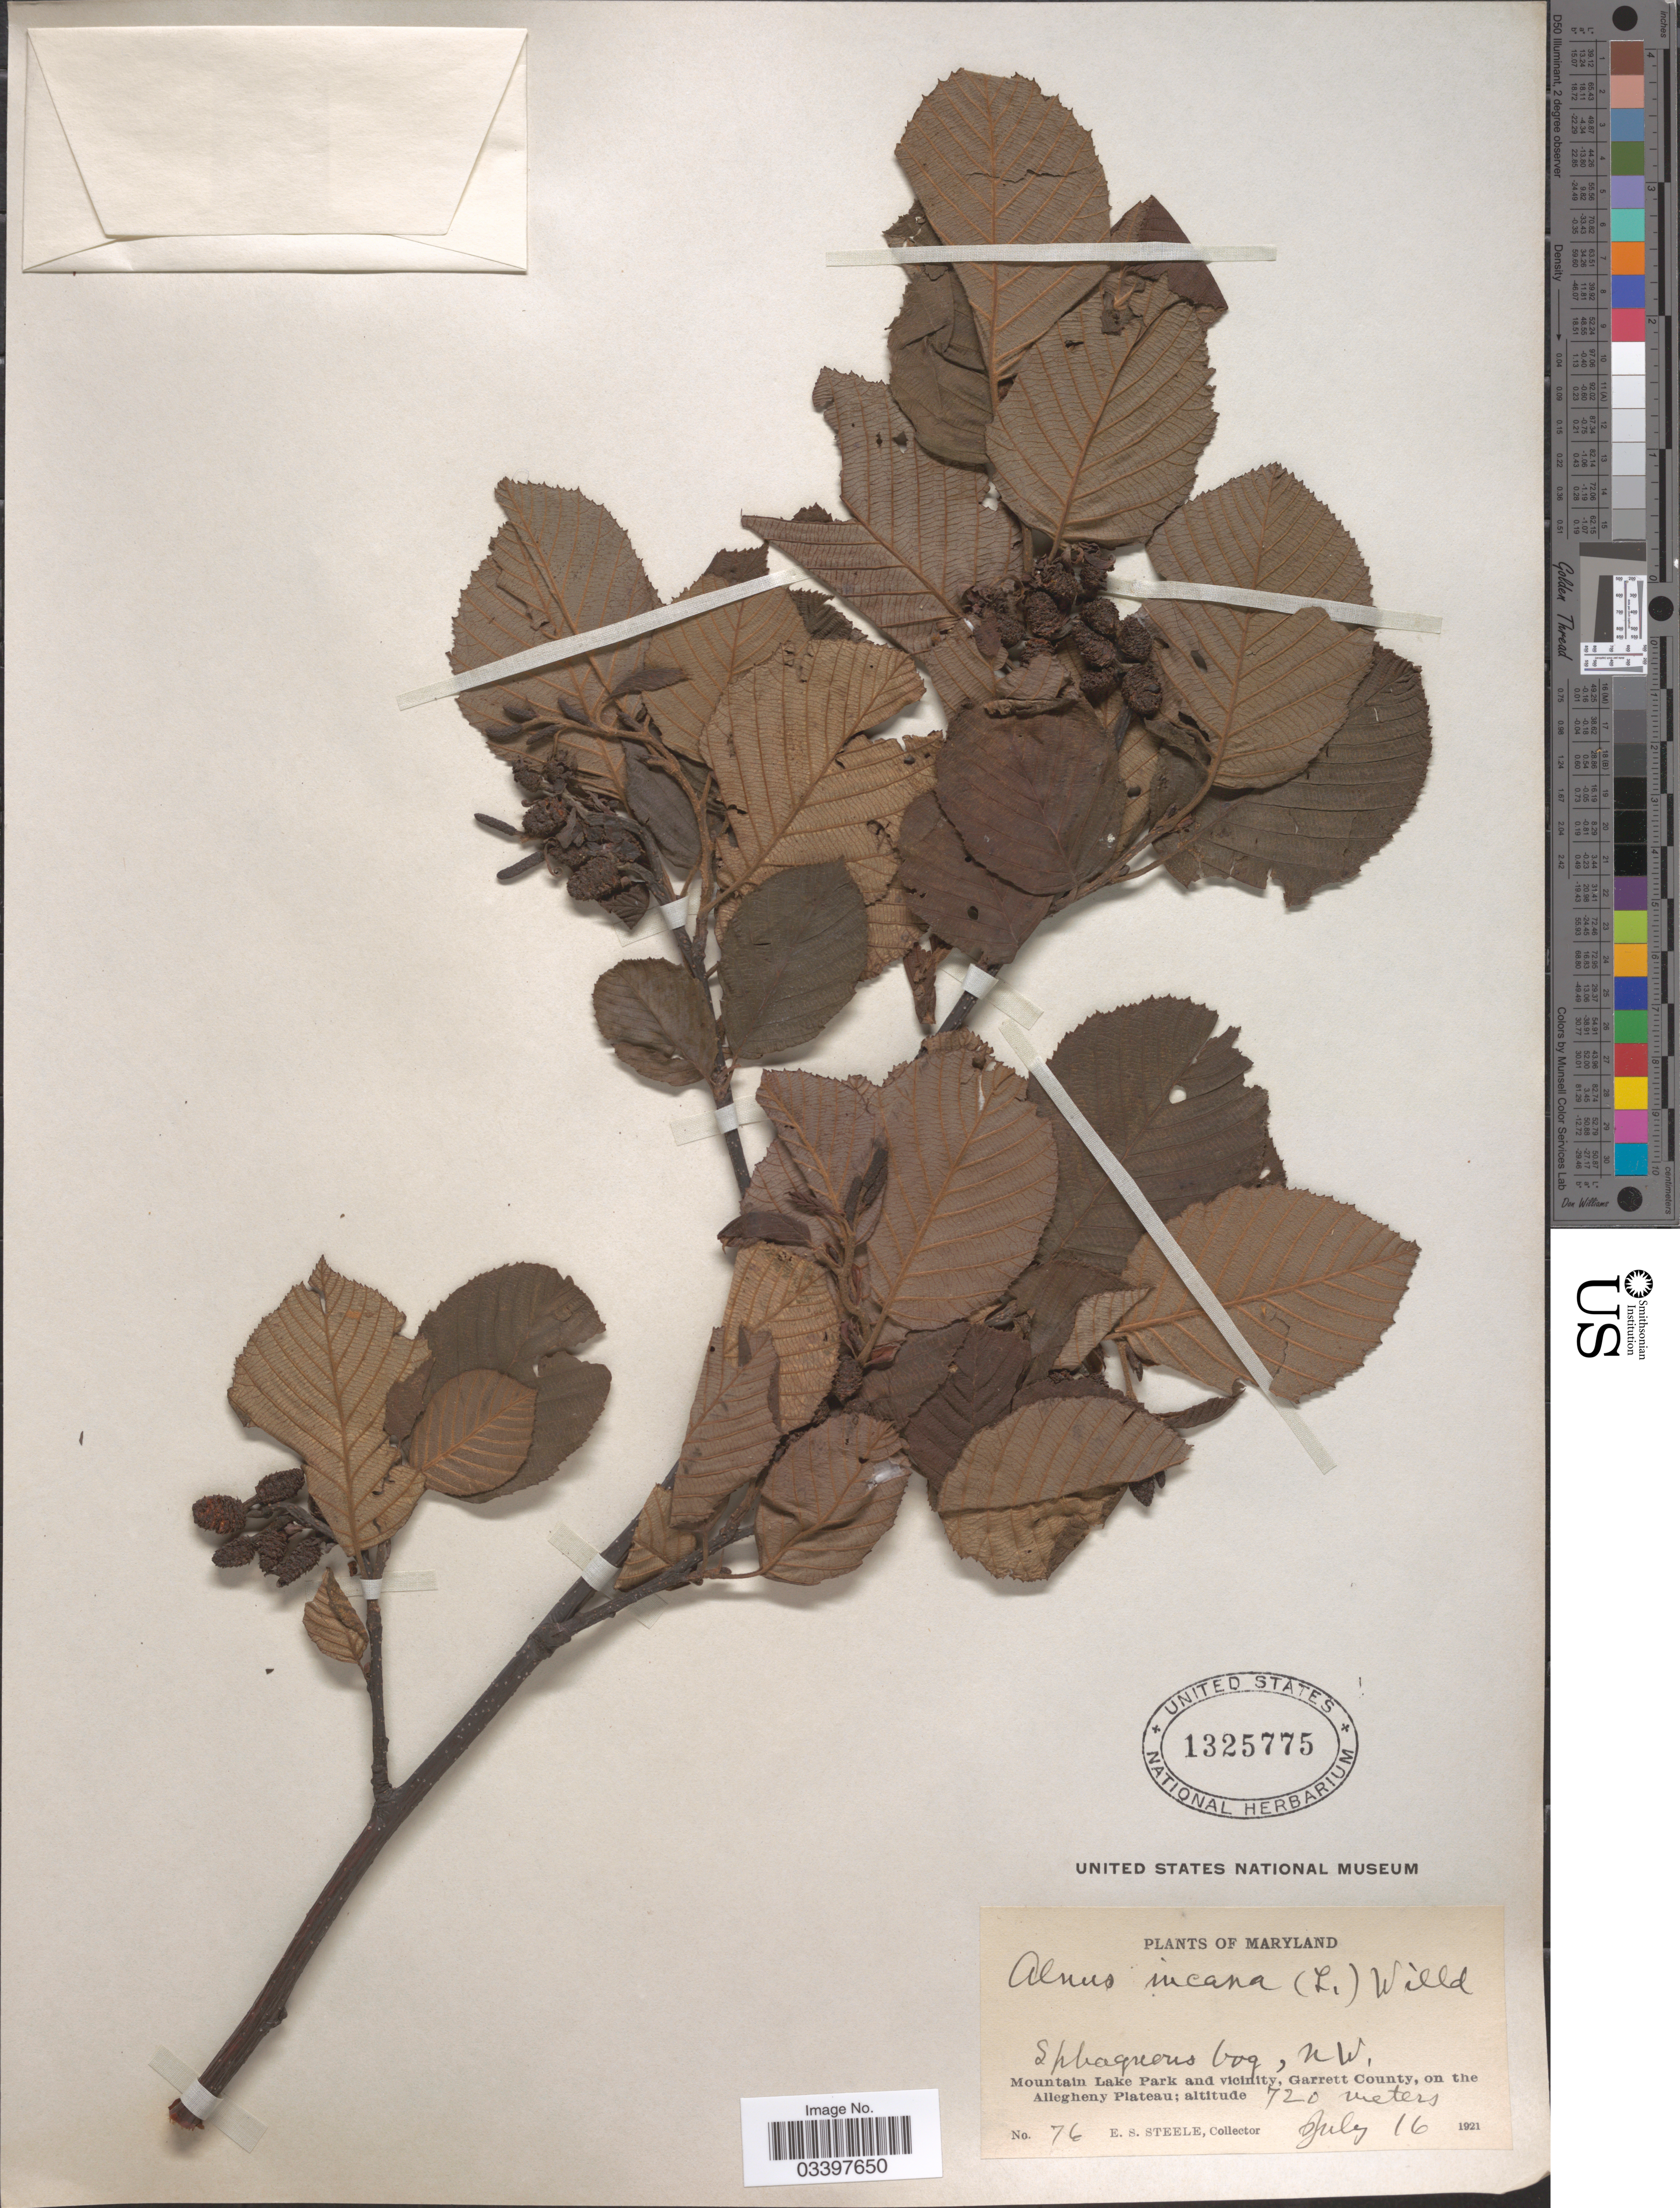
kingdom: Plantae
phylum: Tracheophyta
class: Magnoliopsida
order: Fagales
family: Betulaceae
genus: Alnus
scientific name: Alnus incana subsp. rugosa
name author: (Du Roi) R.T. Clausen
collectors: E. Steele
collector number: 76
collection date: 1921-07-16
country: United States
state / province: Maryland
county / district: Garrett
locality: NW, Mountain Lake Park and vicinity, Garrett County, on the Allegheny Plateau.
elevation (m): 720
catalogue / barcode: US 1325775